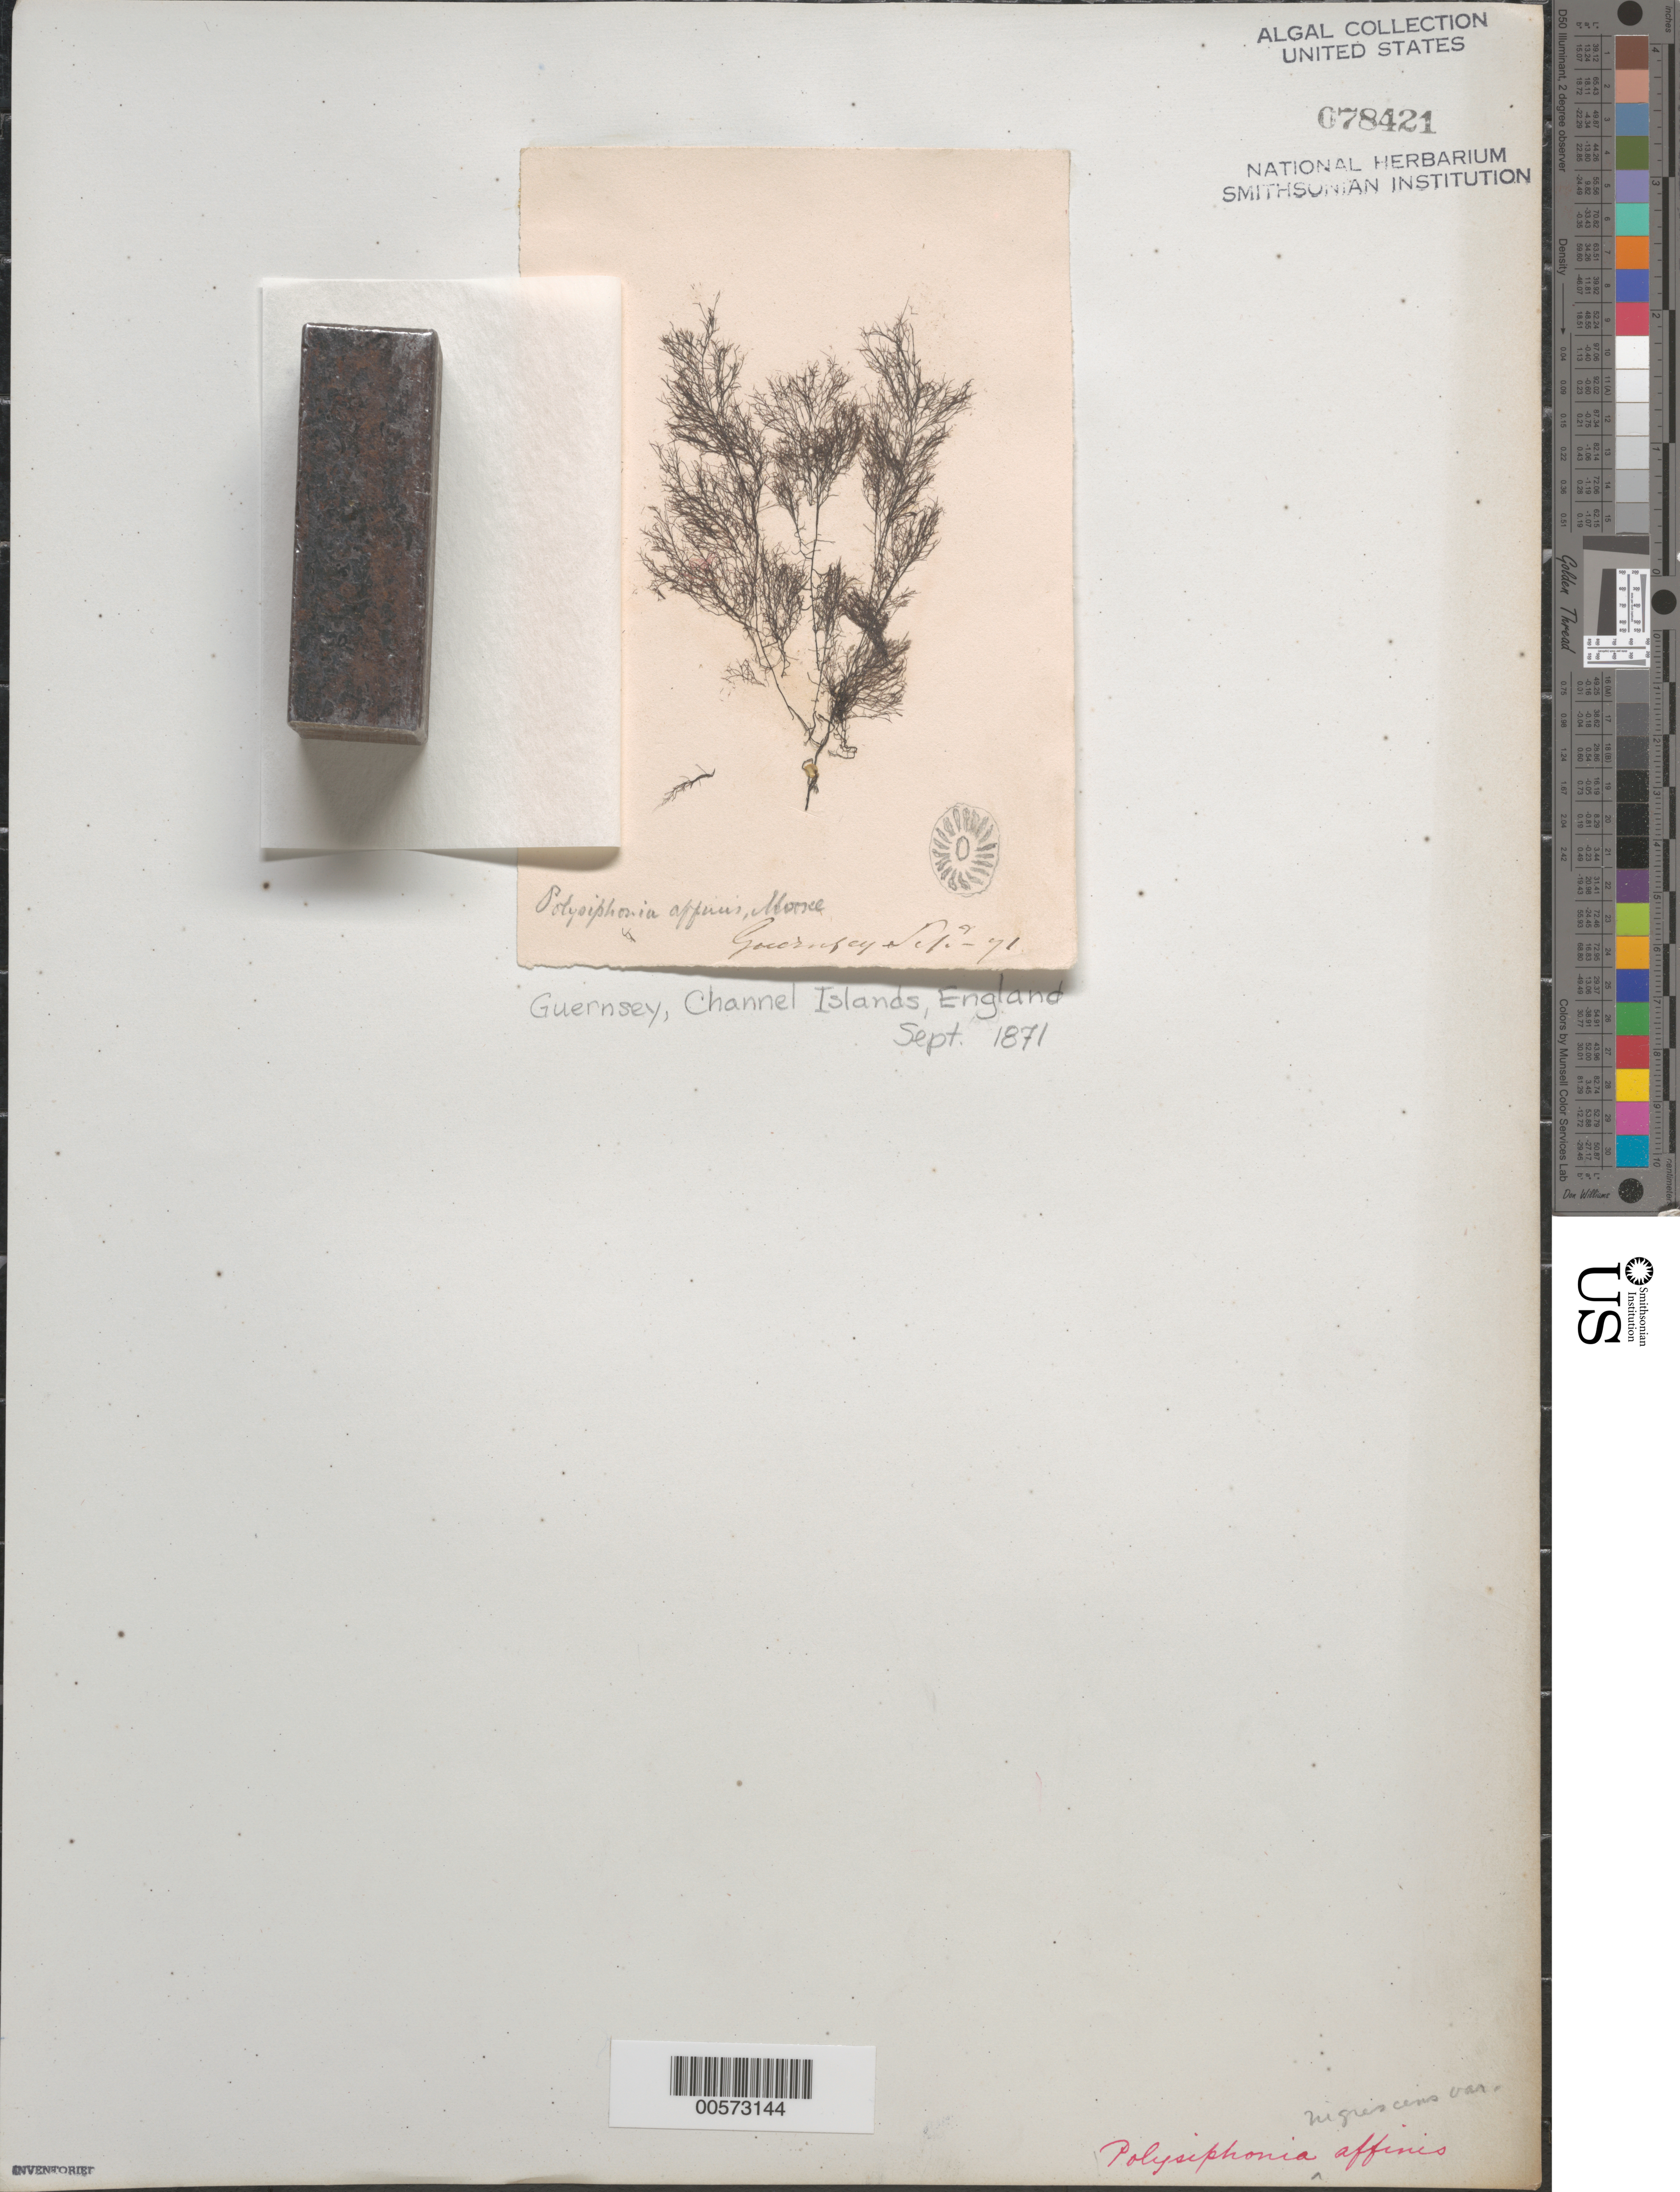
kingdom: Plantae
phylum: Rhodophyta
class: Florideophyceae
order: Ceramiales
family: Rhodomelaceae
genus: Vertebrata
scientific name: Vertebrata fucoides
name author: (Hudson) Kuntze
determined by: Algae name updating Project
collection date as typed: Sep 1871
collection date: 1871-09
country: United Kingdom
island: Guernsey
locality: Channel Islands. Bailiwick of Guernsey.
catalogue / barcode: US 78421